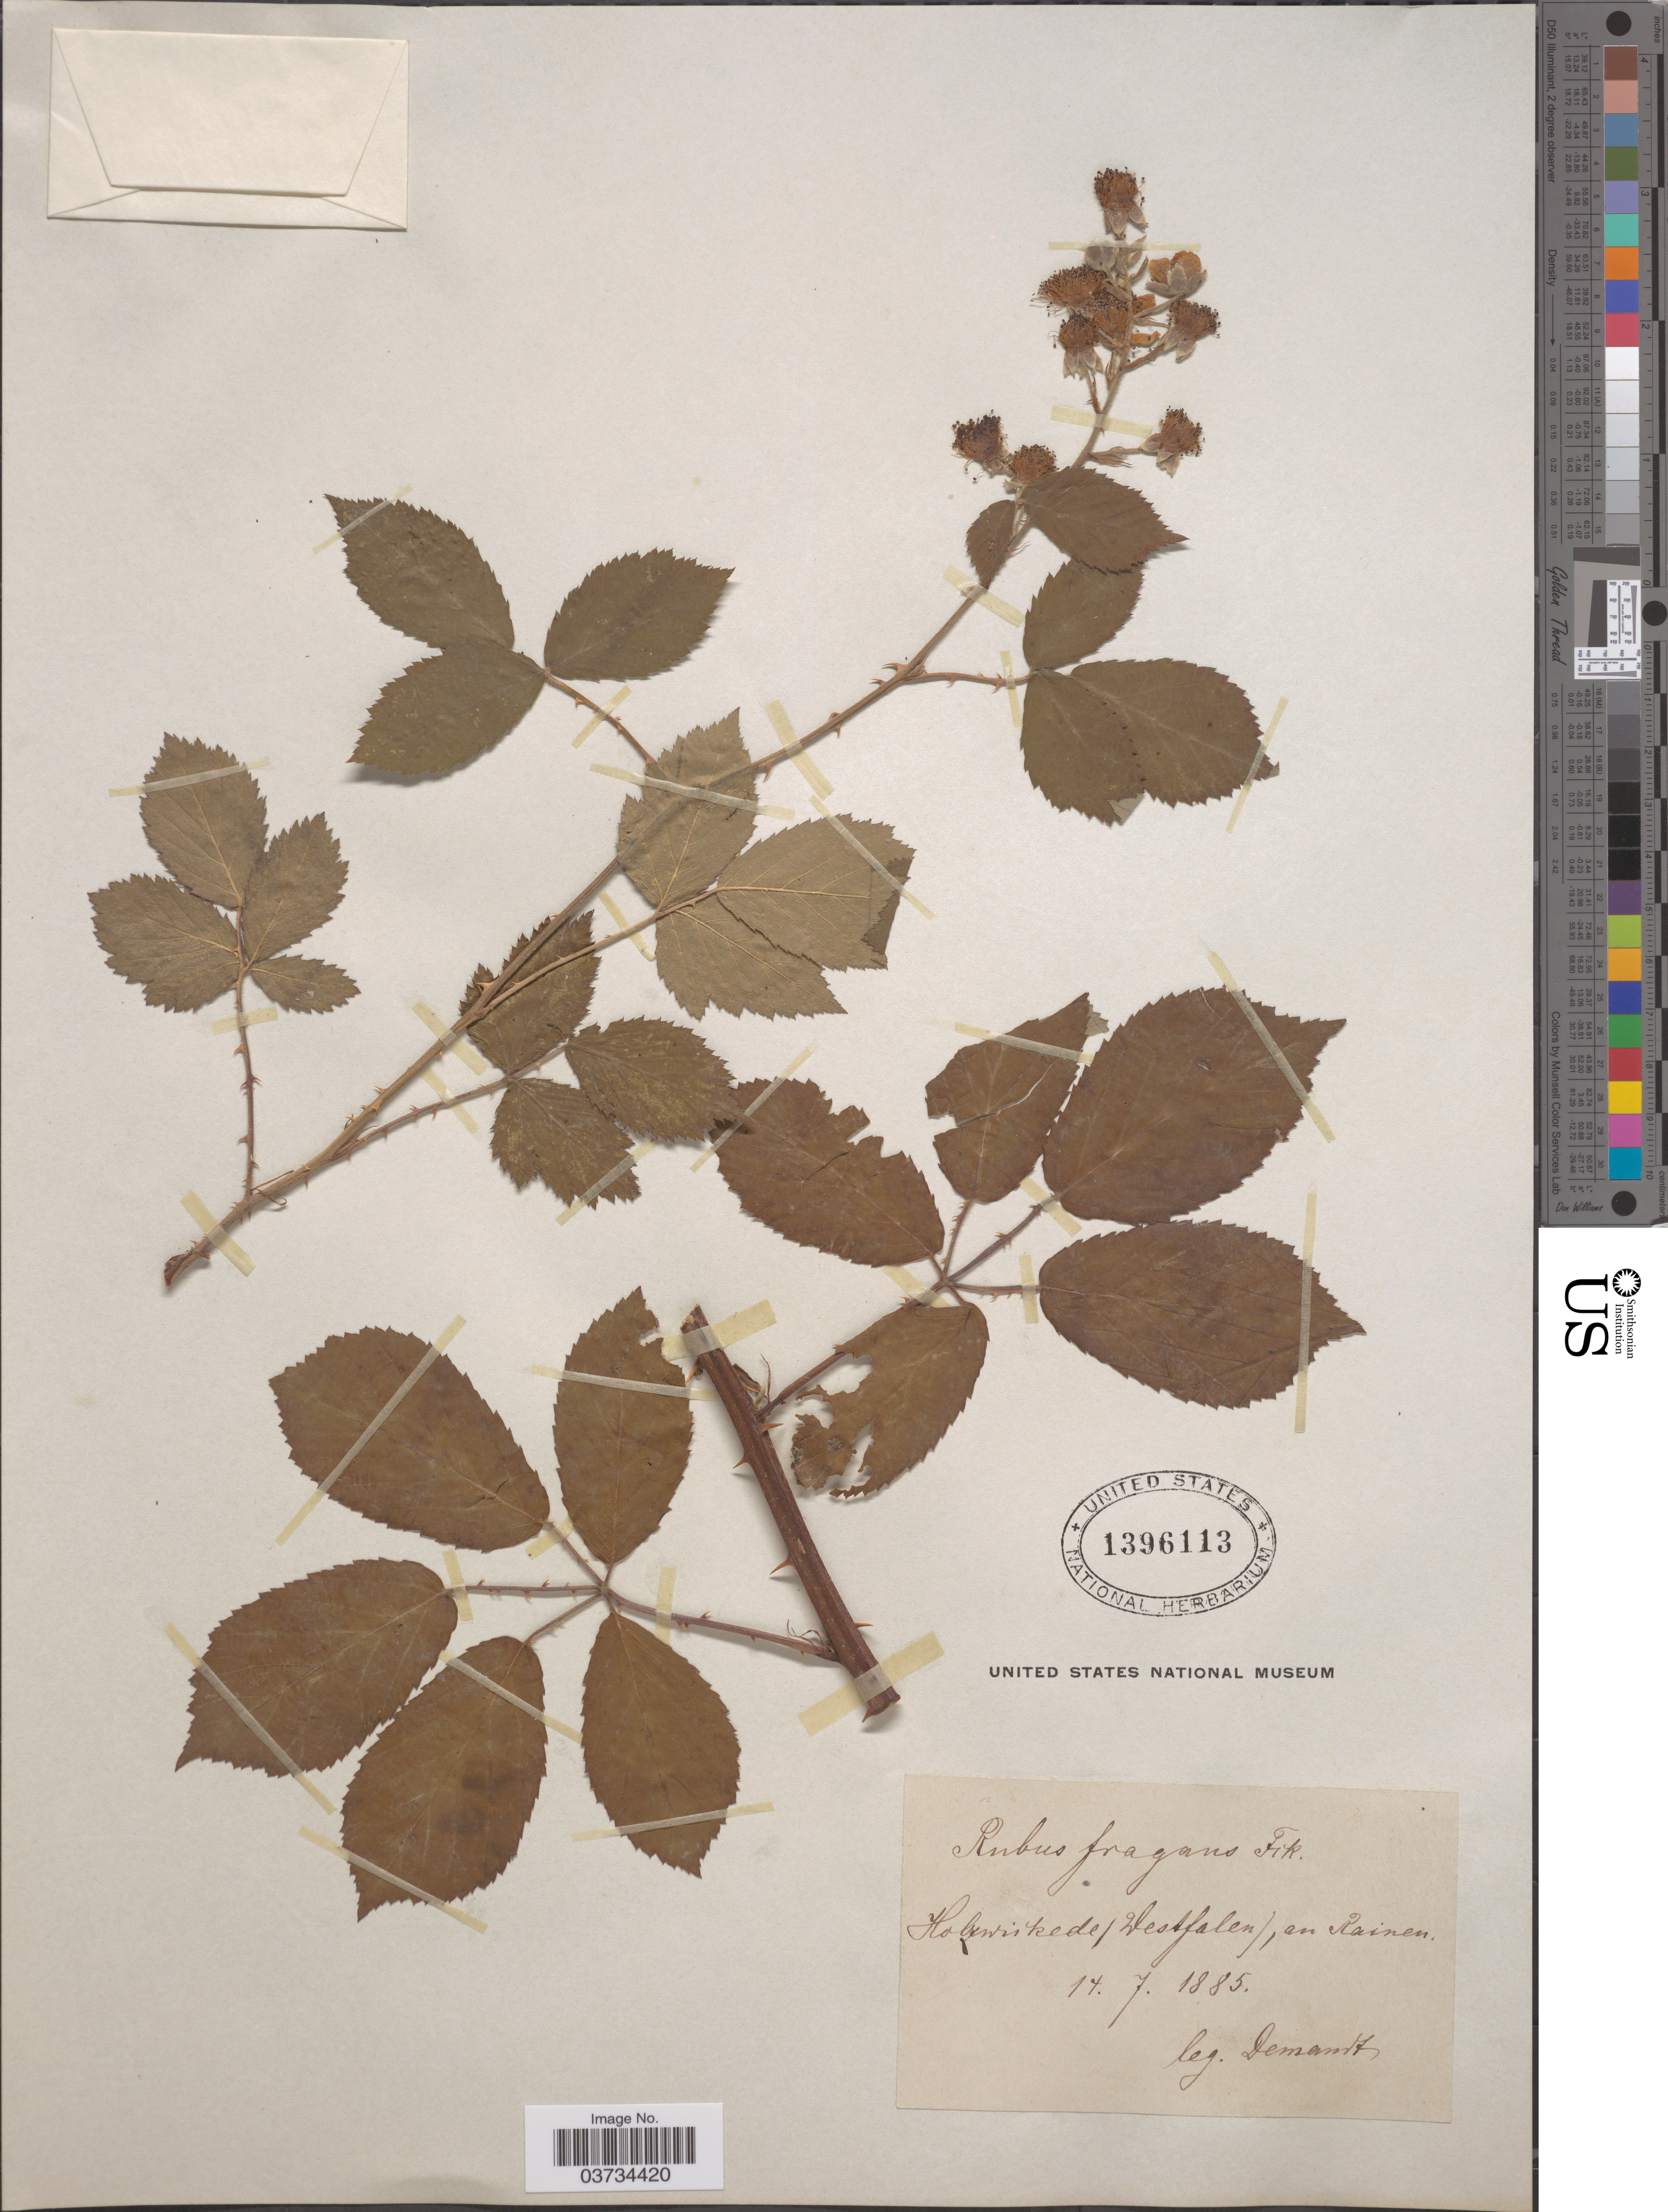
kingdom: Plantae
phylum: Tracheophyta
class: Magnoliopsida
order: Rosales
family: Rosaceae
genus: Rubus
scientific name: Rubus fragrans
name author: Focke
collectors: -. Demandt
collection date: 1885-07-14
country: Germany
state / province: Nordrhein-Westfalen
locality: Holzwickede (Westfalen) en Rainen.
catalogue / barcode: US 1396113